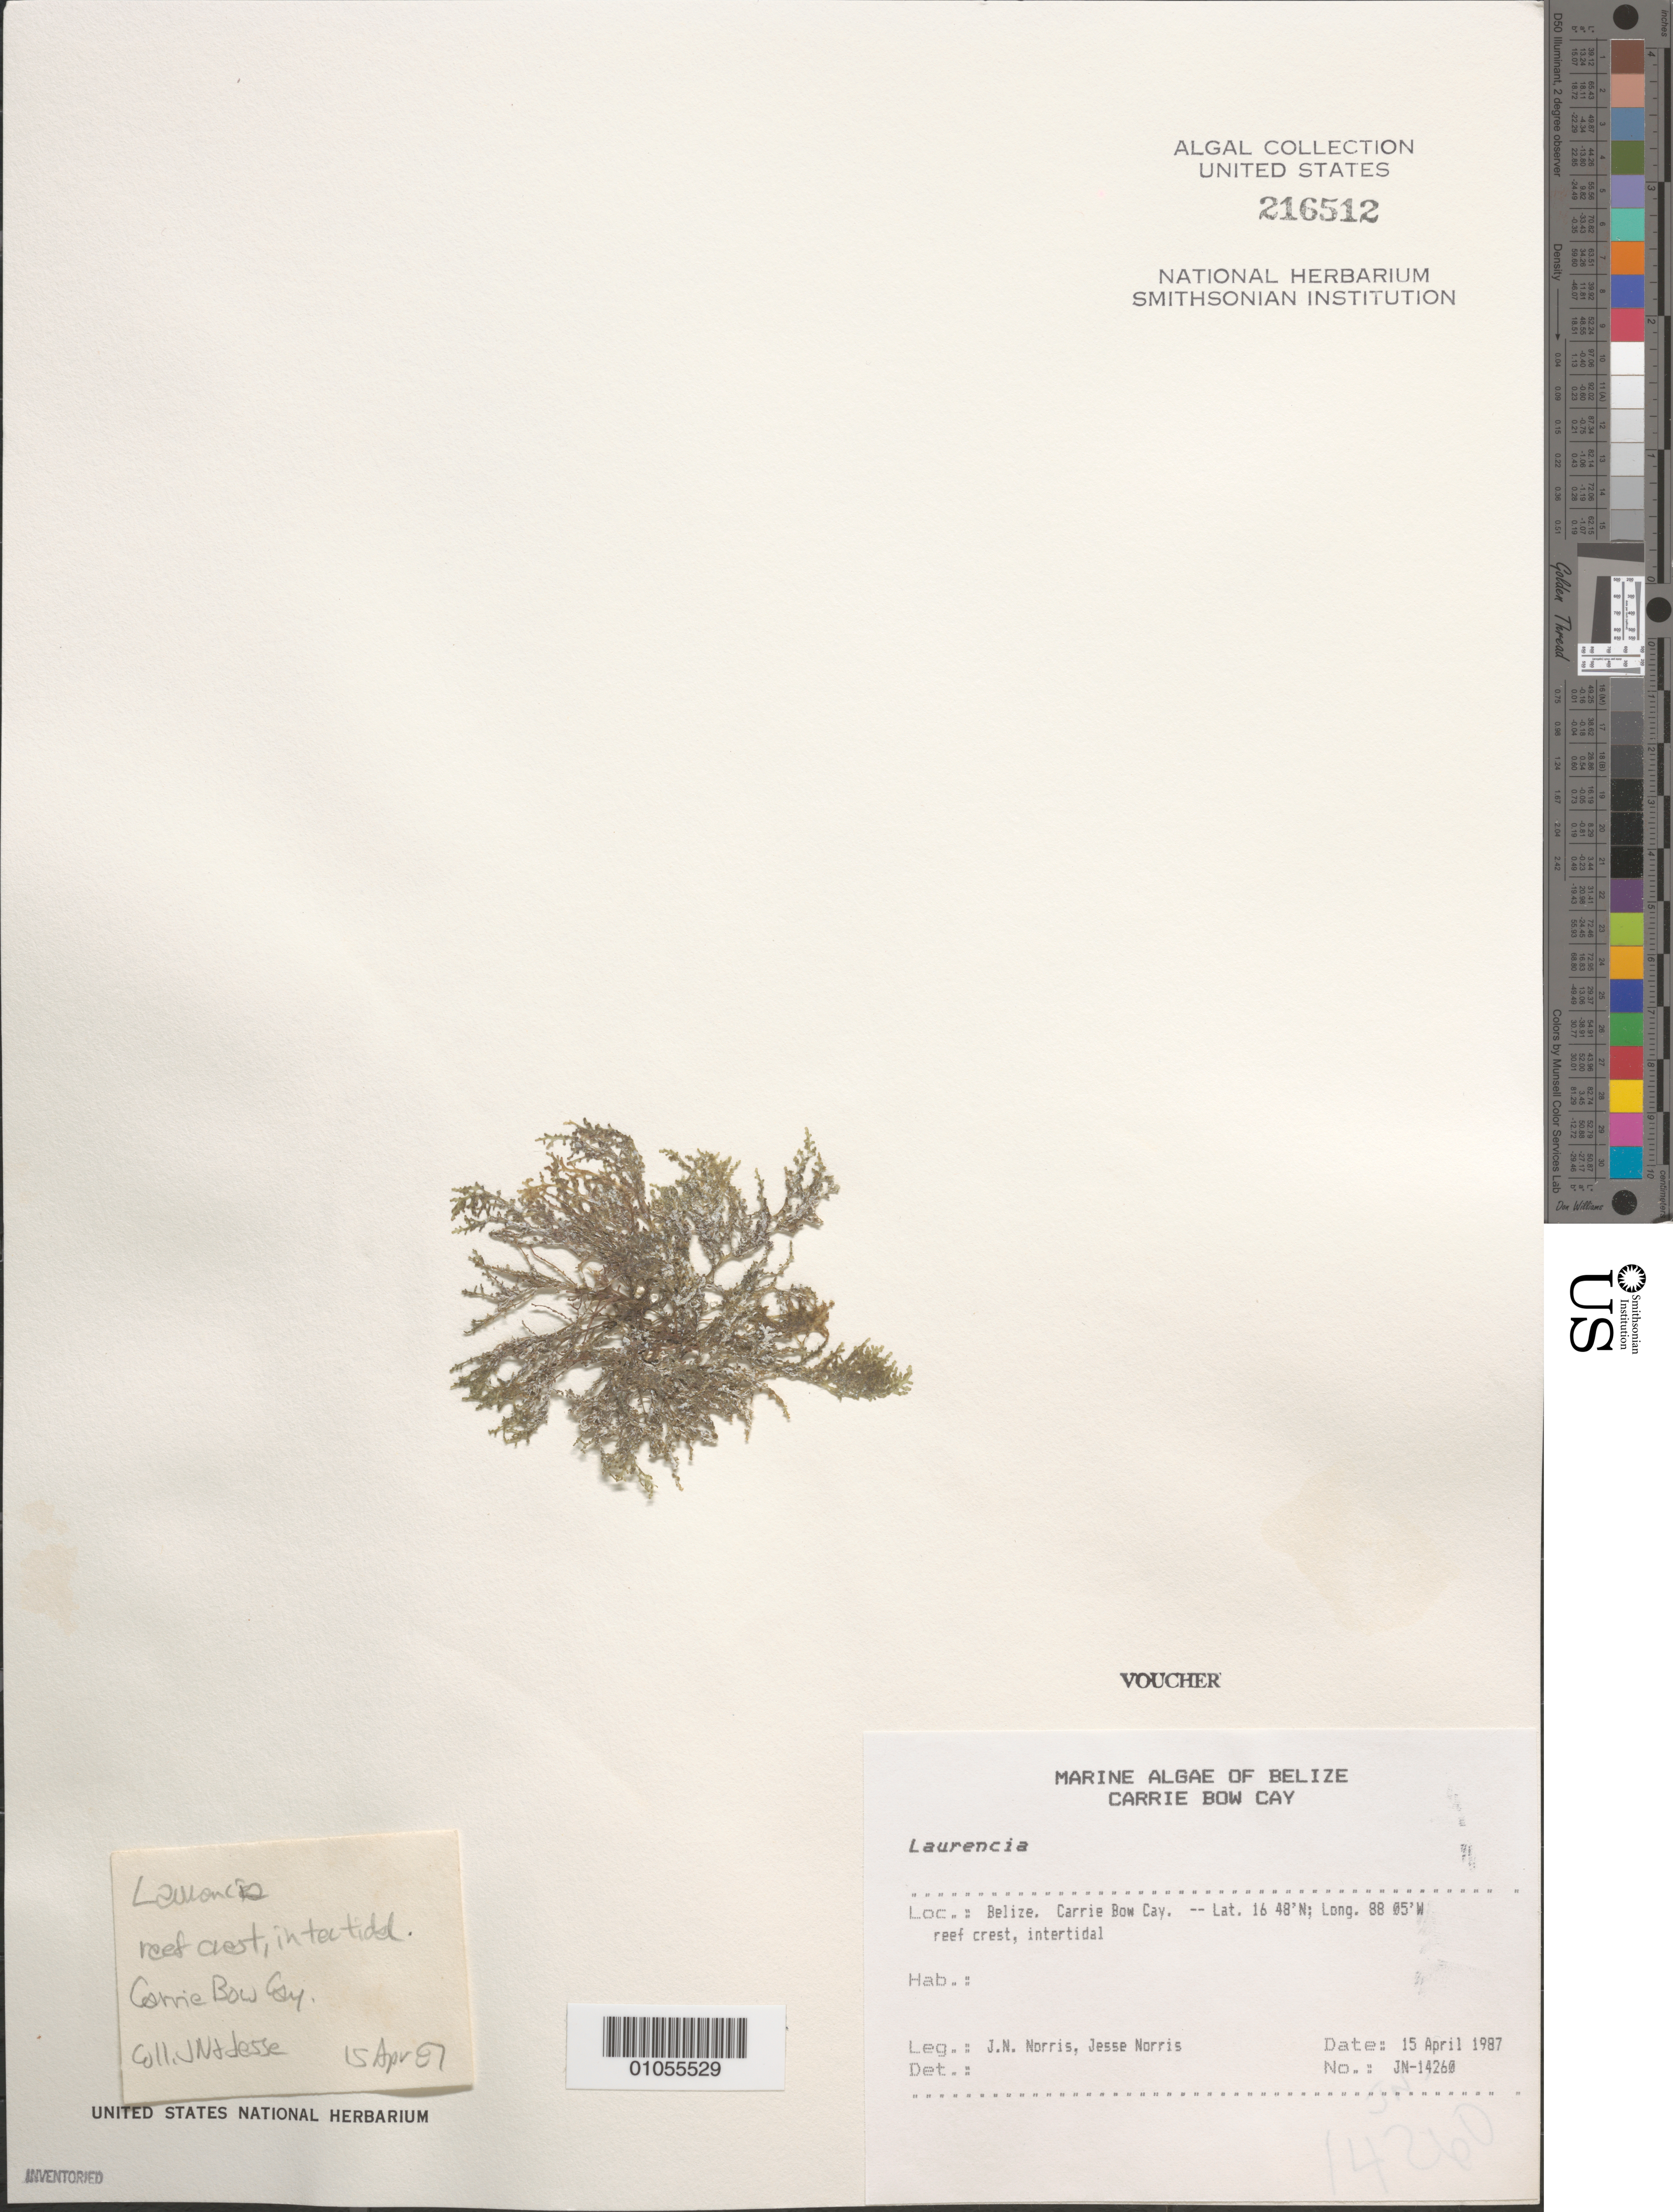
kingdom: Plantae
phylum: Rhodophyta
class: Florideophyceae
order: Ceramiales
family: Rhodomelaceae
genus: Laurencia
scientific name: Laurencia sp.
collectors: J. N. Norris & J. A. Norris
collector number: JN-14260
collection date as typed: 15 Apr 1987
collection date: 1987-04-15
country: Belize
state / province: Stann Creek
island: Carrie Bow Cay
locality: Reef crest, intertidal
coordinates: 16 48'N, 88 05'W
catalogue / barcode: US 216512